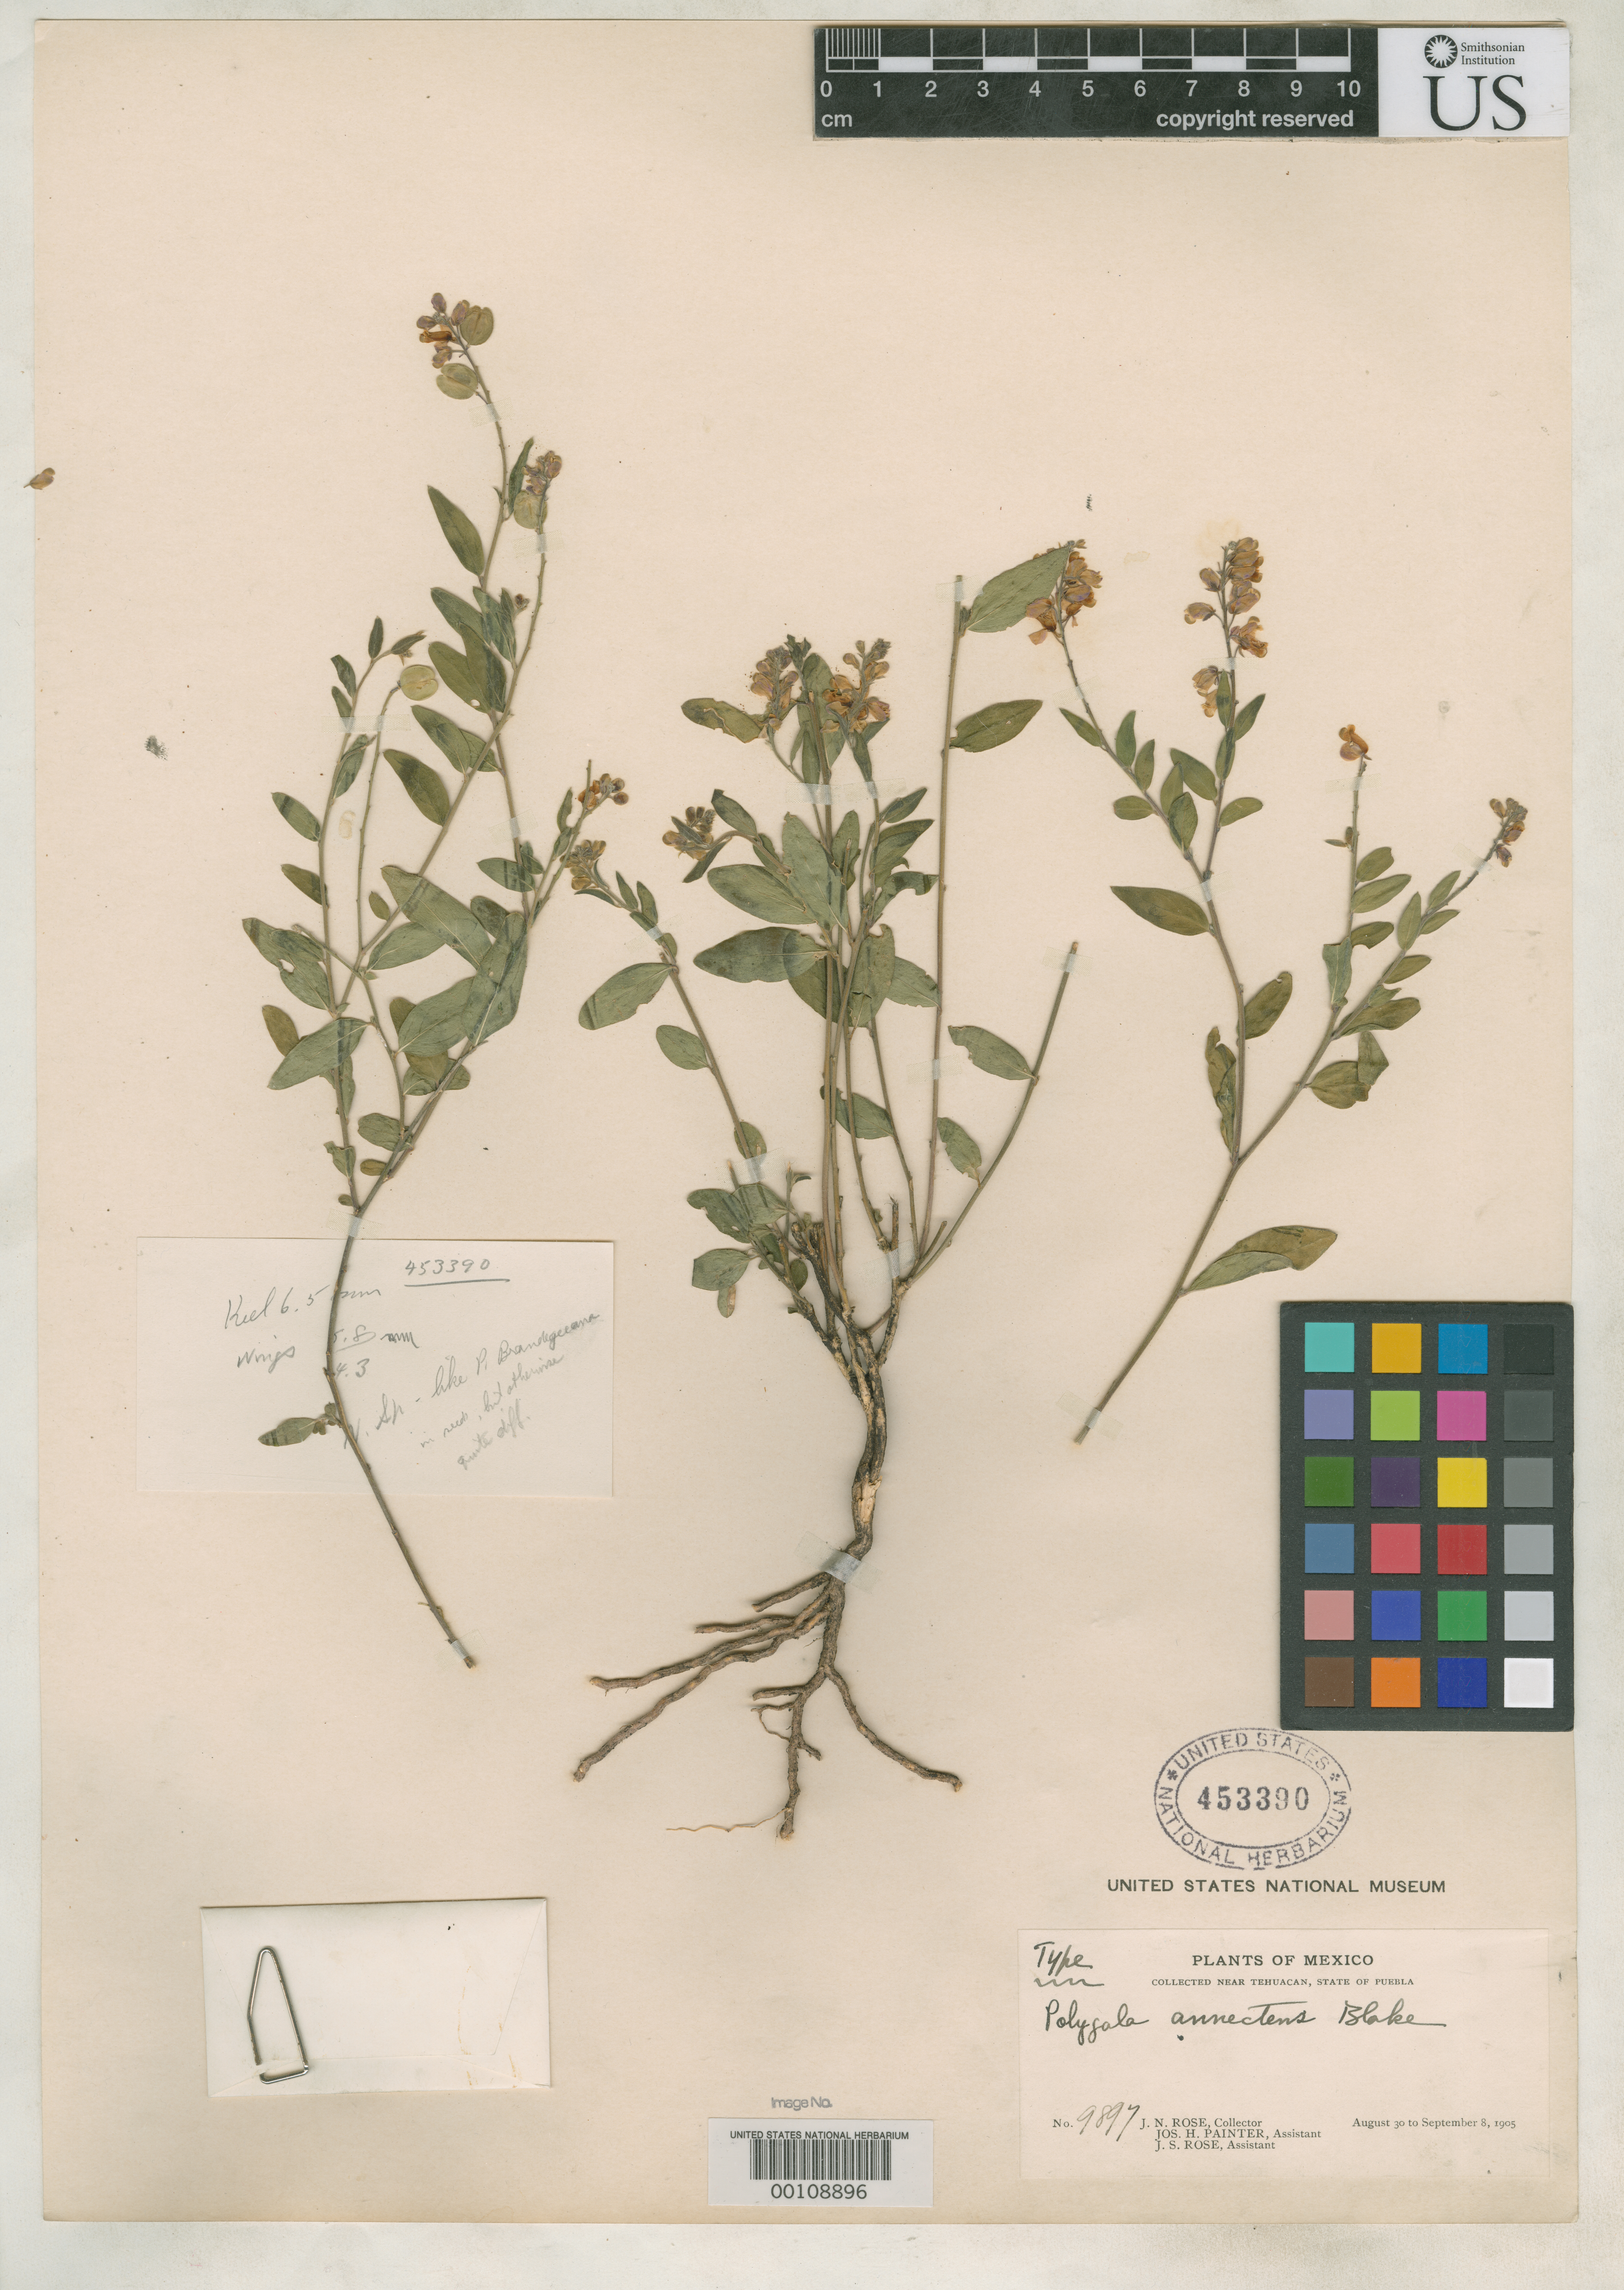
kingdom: Plantae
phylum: Tracheophyta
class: Magnoliopsida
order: Fabales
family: Polygalaceae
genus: Polygala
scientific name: Polygala annectens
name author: S.F. Blake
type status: Holotype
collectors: J. N. Rose, J. H. Painter & J. S. Rose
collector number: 9897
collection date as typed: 30 Aug 1905 to 08 Sep 1905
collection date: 1905-08-30/1905-09-08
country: Mexico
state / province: Puebla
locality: Near Tehuacan.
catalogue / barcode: US 453390